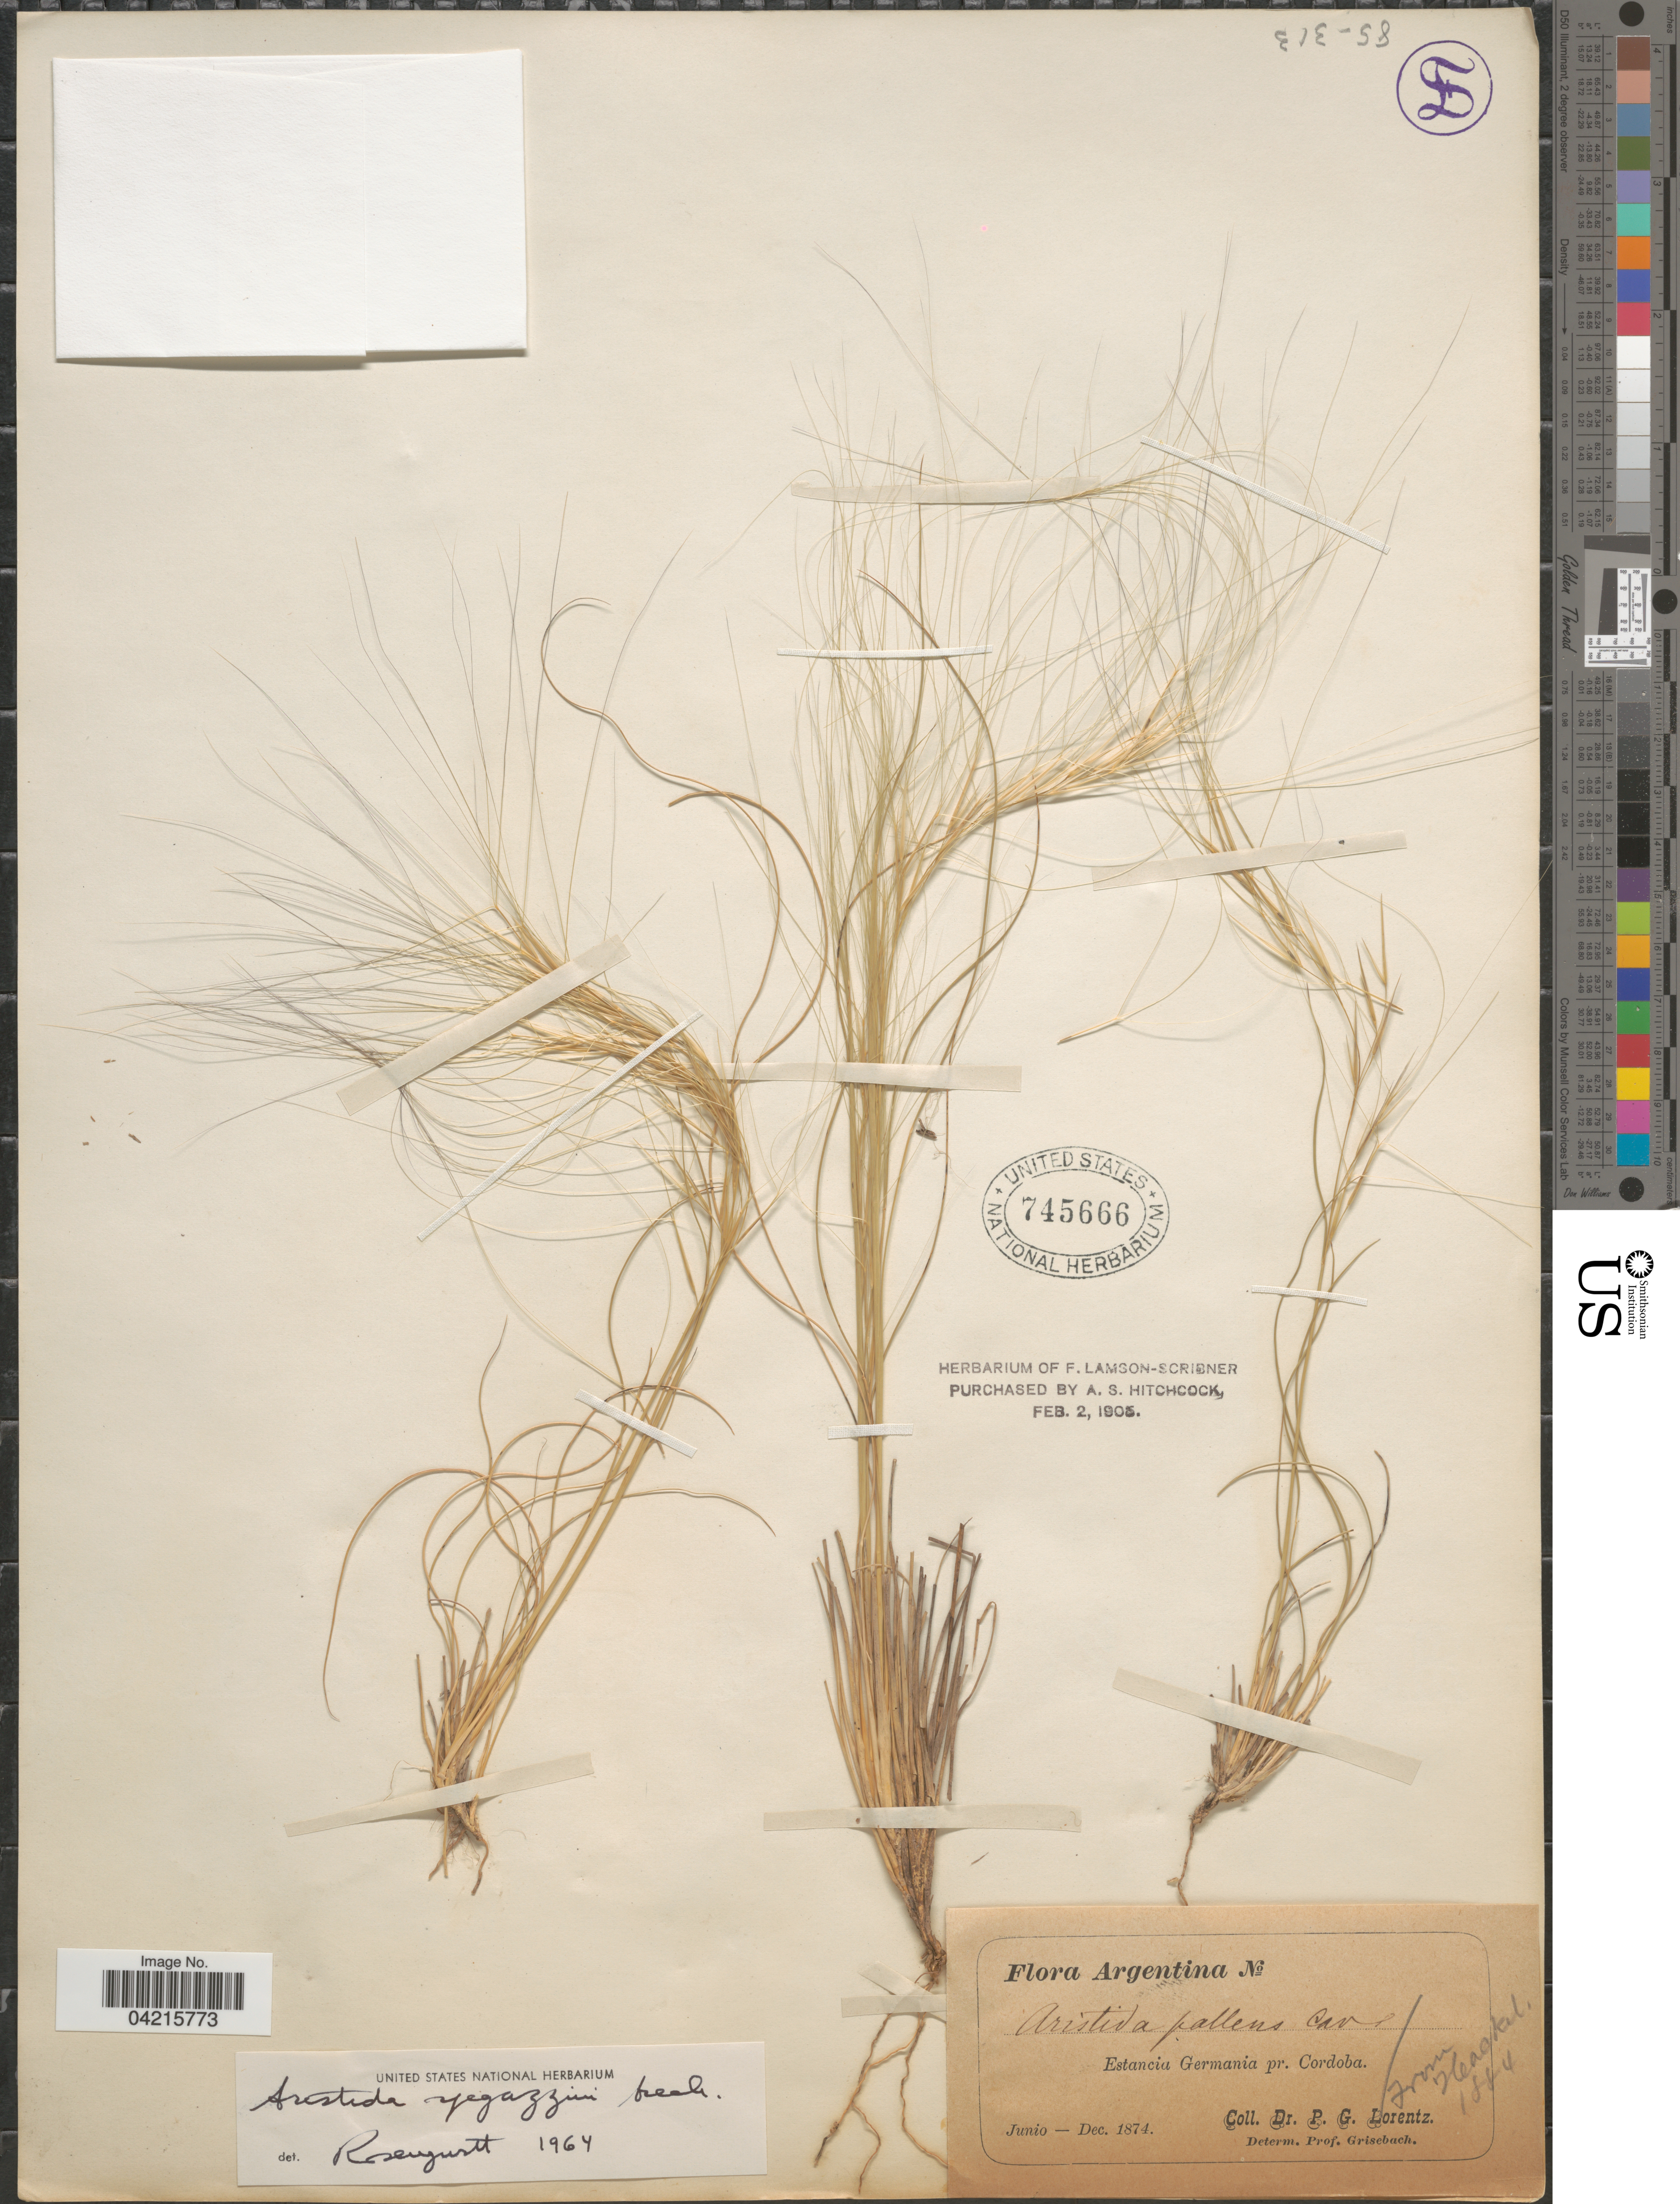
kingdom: Plantae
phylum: Tracheophyta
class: Liliopsida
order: Poales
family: Poaceae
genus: Aristida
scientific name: Aristida spegazzinii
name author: Arechav.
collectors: P. G. Lorentz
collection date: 1874-06/1874-12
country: Argentina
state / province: Cordoba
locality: Estancia Germania pr. Cordoba.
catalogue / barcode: US 745666